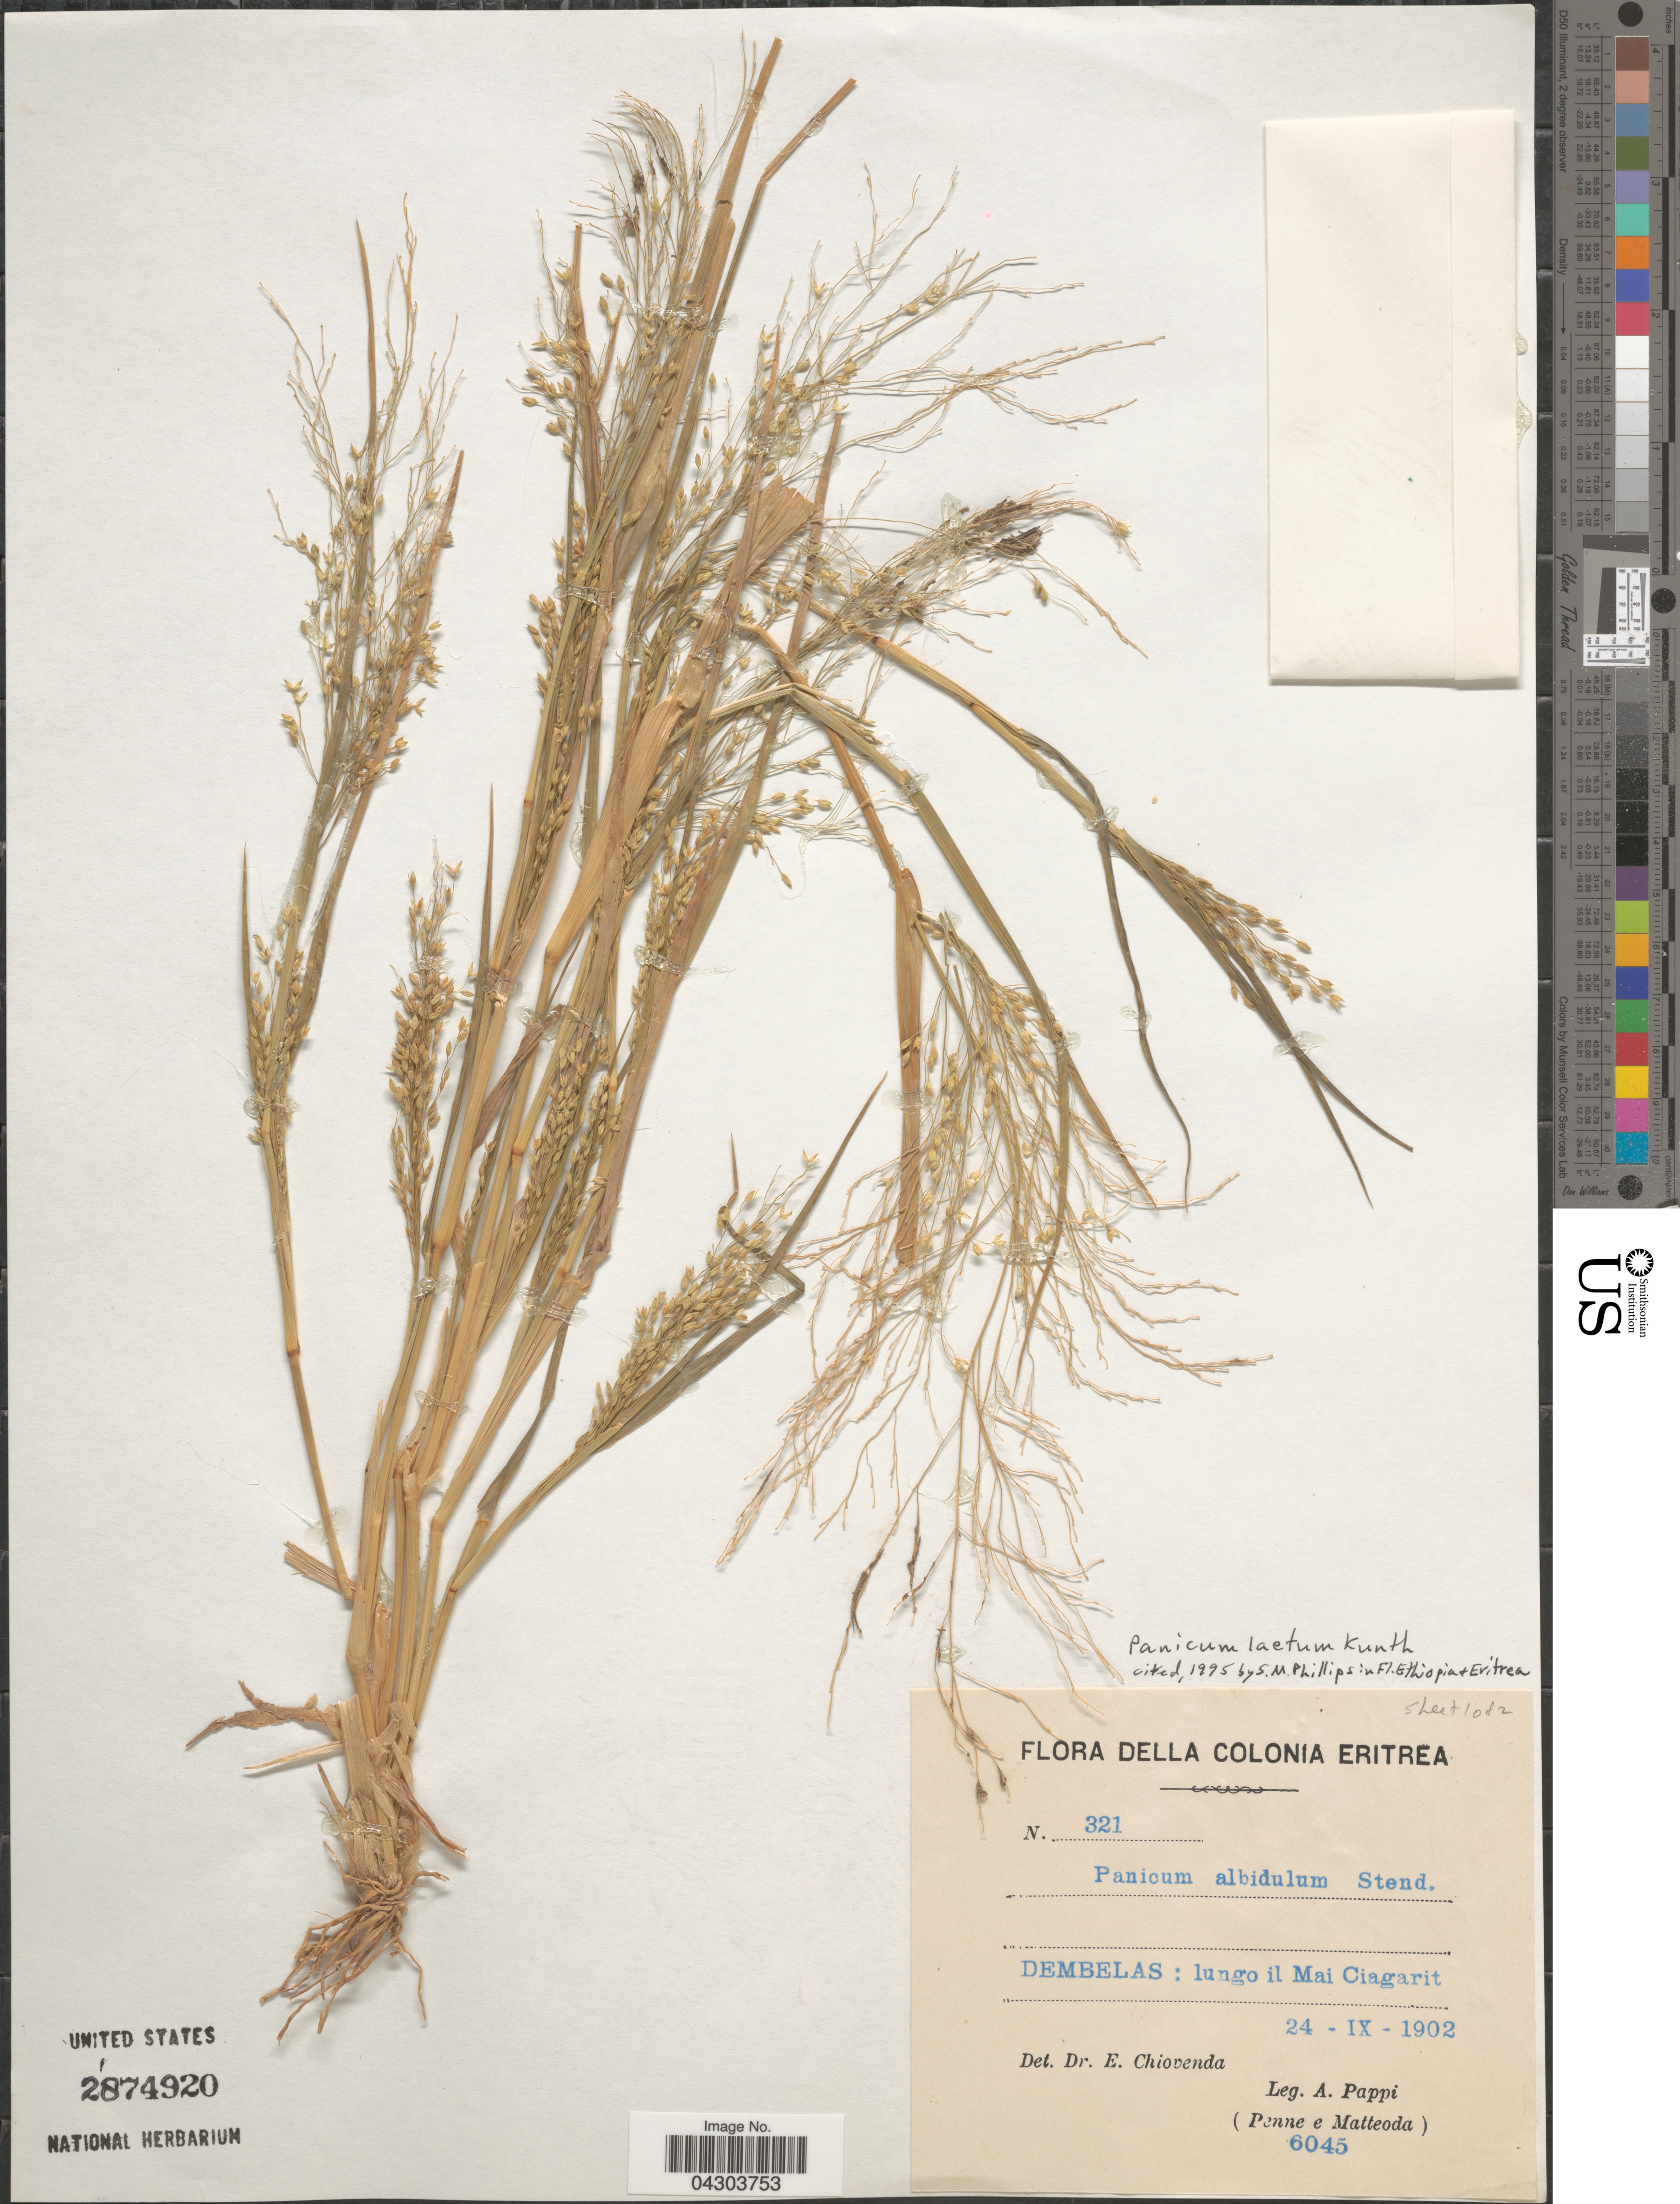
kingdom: Plantae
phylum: Tracheophyta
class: Liliopsida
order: Poales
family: Poaceae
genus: Panicum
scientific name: Panicum laetum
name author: Kunth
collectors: A. Pappi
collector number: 321/6045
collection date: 1902-09-24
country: Eritrea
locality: Colonia Eritrea. Dembelas: lungo il Mai Ciagarit.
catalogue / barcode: US 2874920